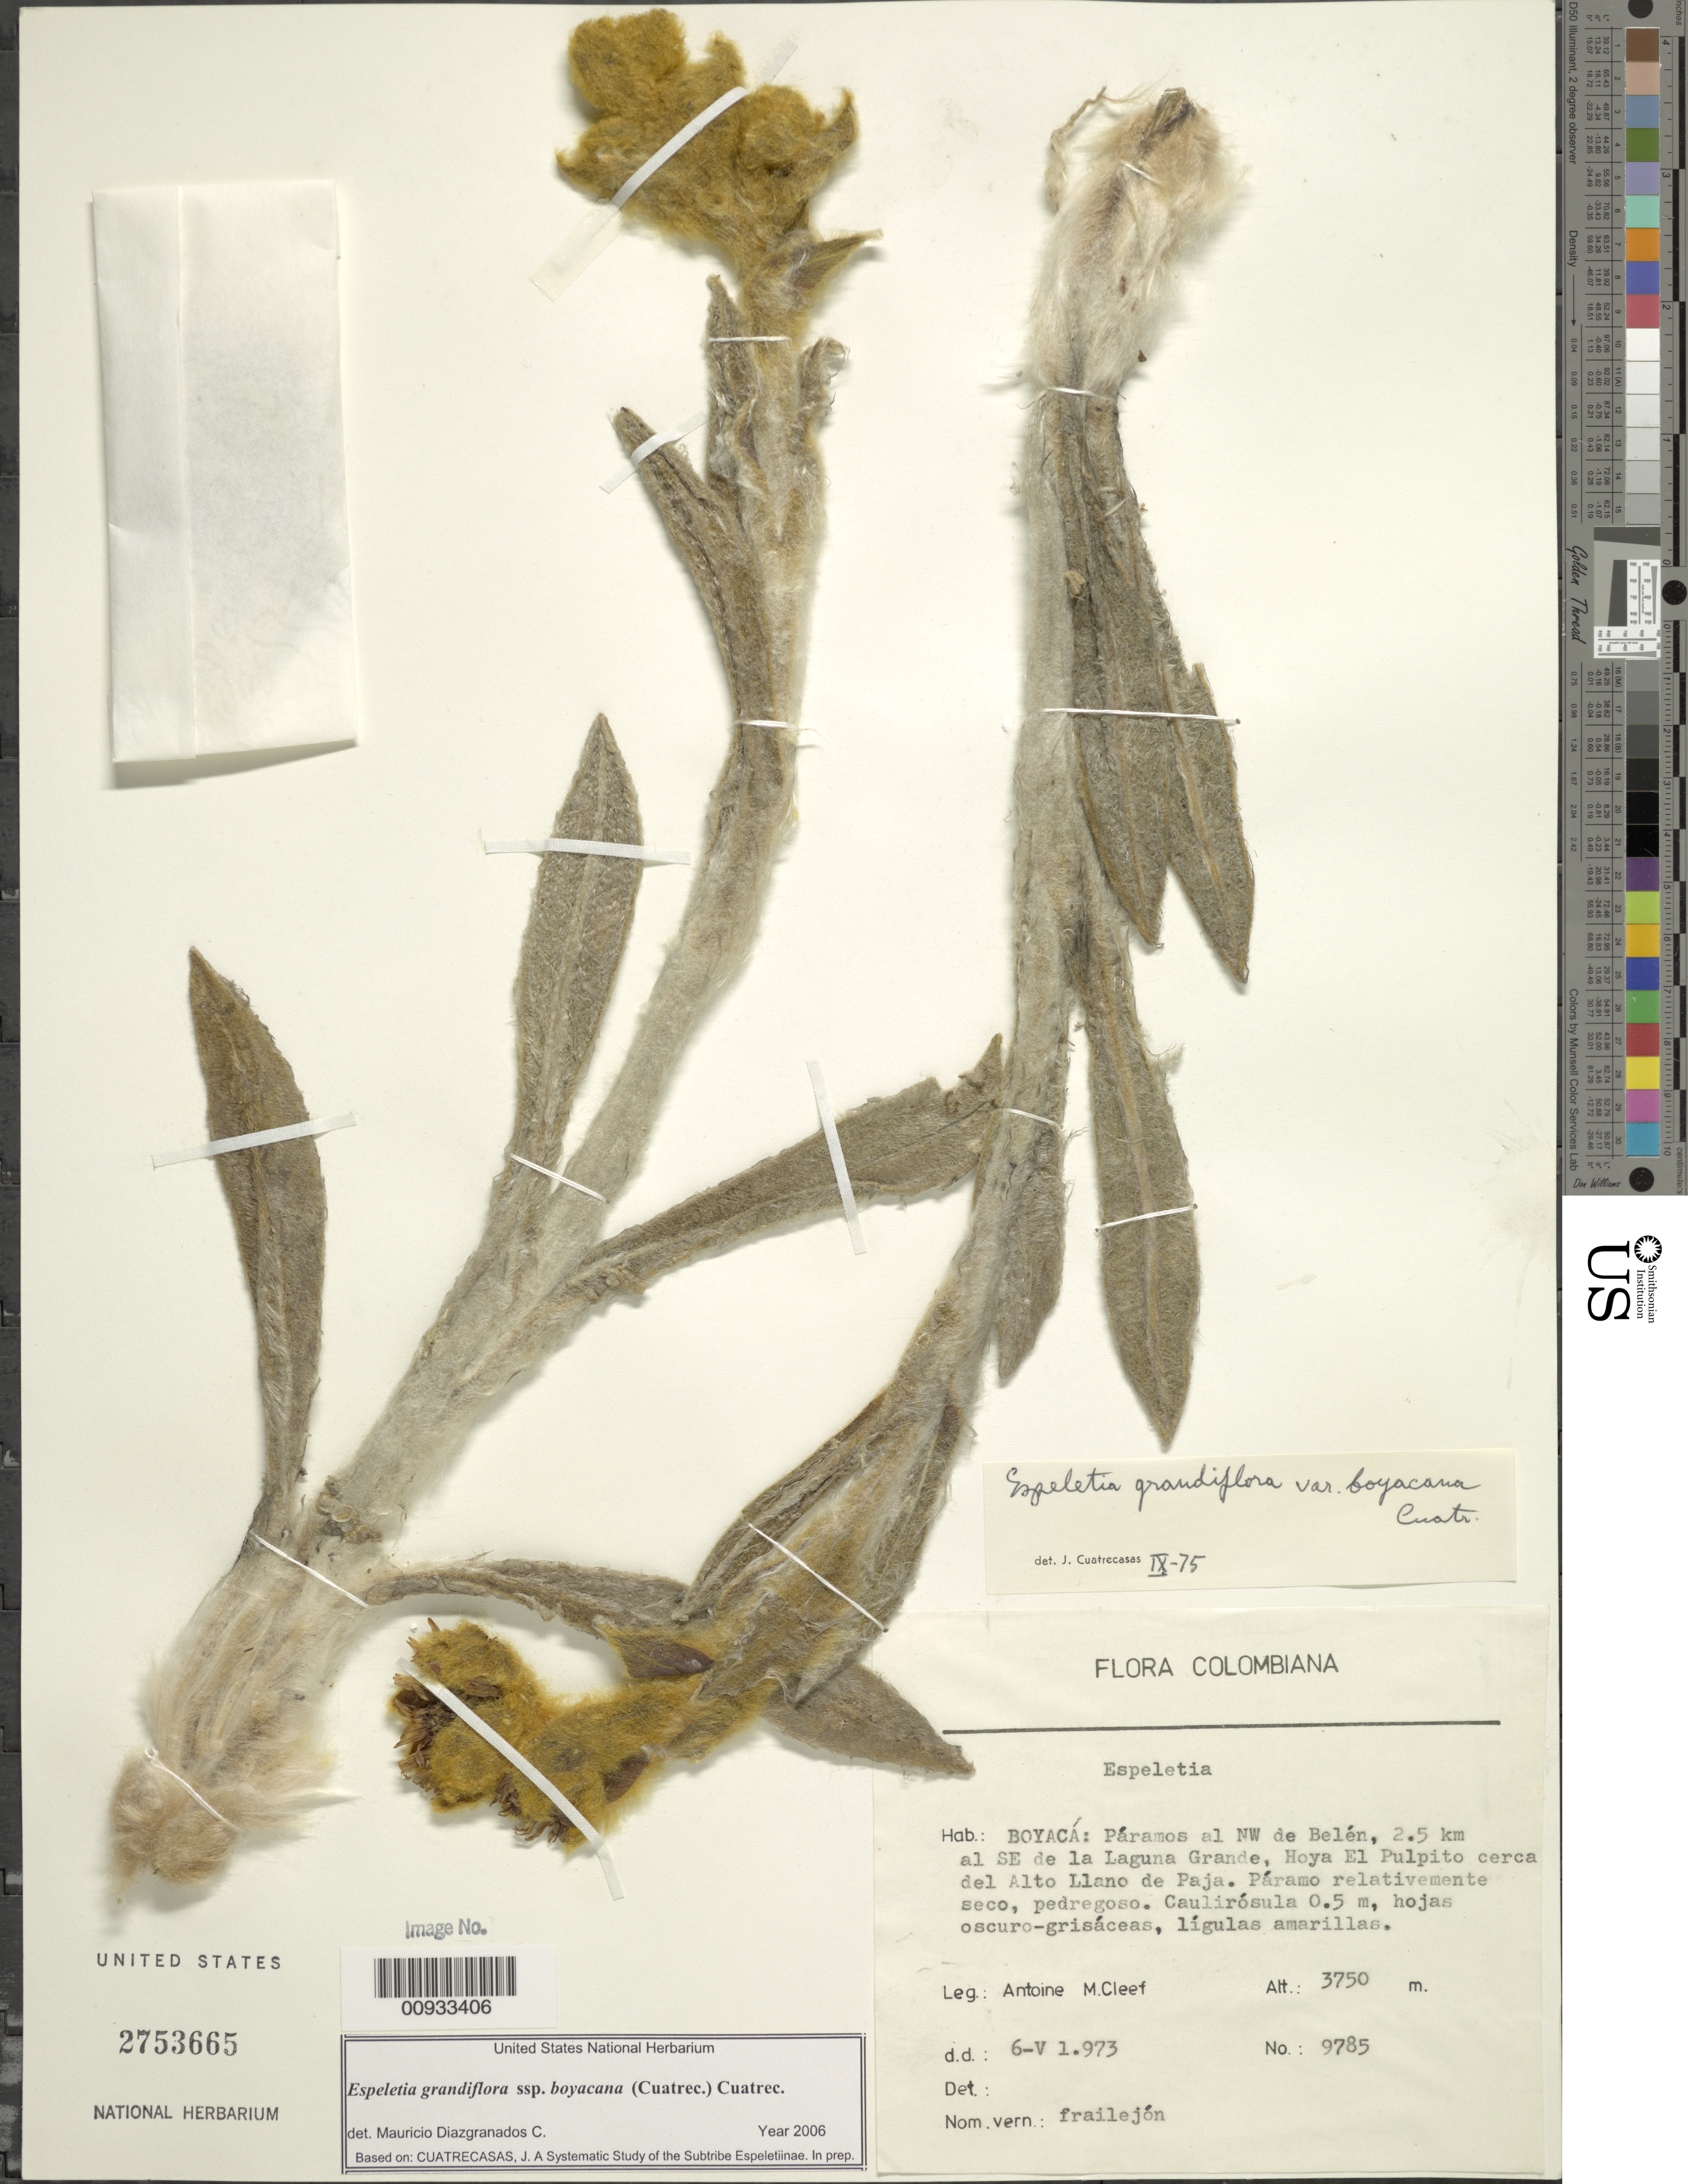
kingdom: Plantae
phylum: Tracheophyta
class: Magnoliopsida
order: Asterales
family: Asteraceae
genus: Espeletia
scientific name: Espeletia grandiflora subsp. boyacana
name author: (Cuatrec.) Cuatrec.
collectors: A. M. Cleef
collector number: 9785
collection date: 1973-05-06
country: Colombia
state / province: Boyacá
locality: Paramos al NW de Belen, 2.5 km al SE de la Laguna Grande, Hoya El Pulpito cerca del Alto Llano de Paja.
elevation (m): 3750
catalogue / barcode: US 2753665